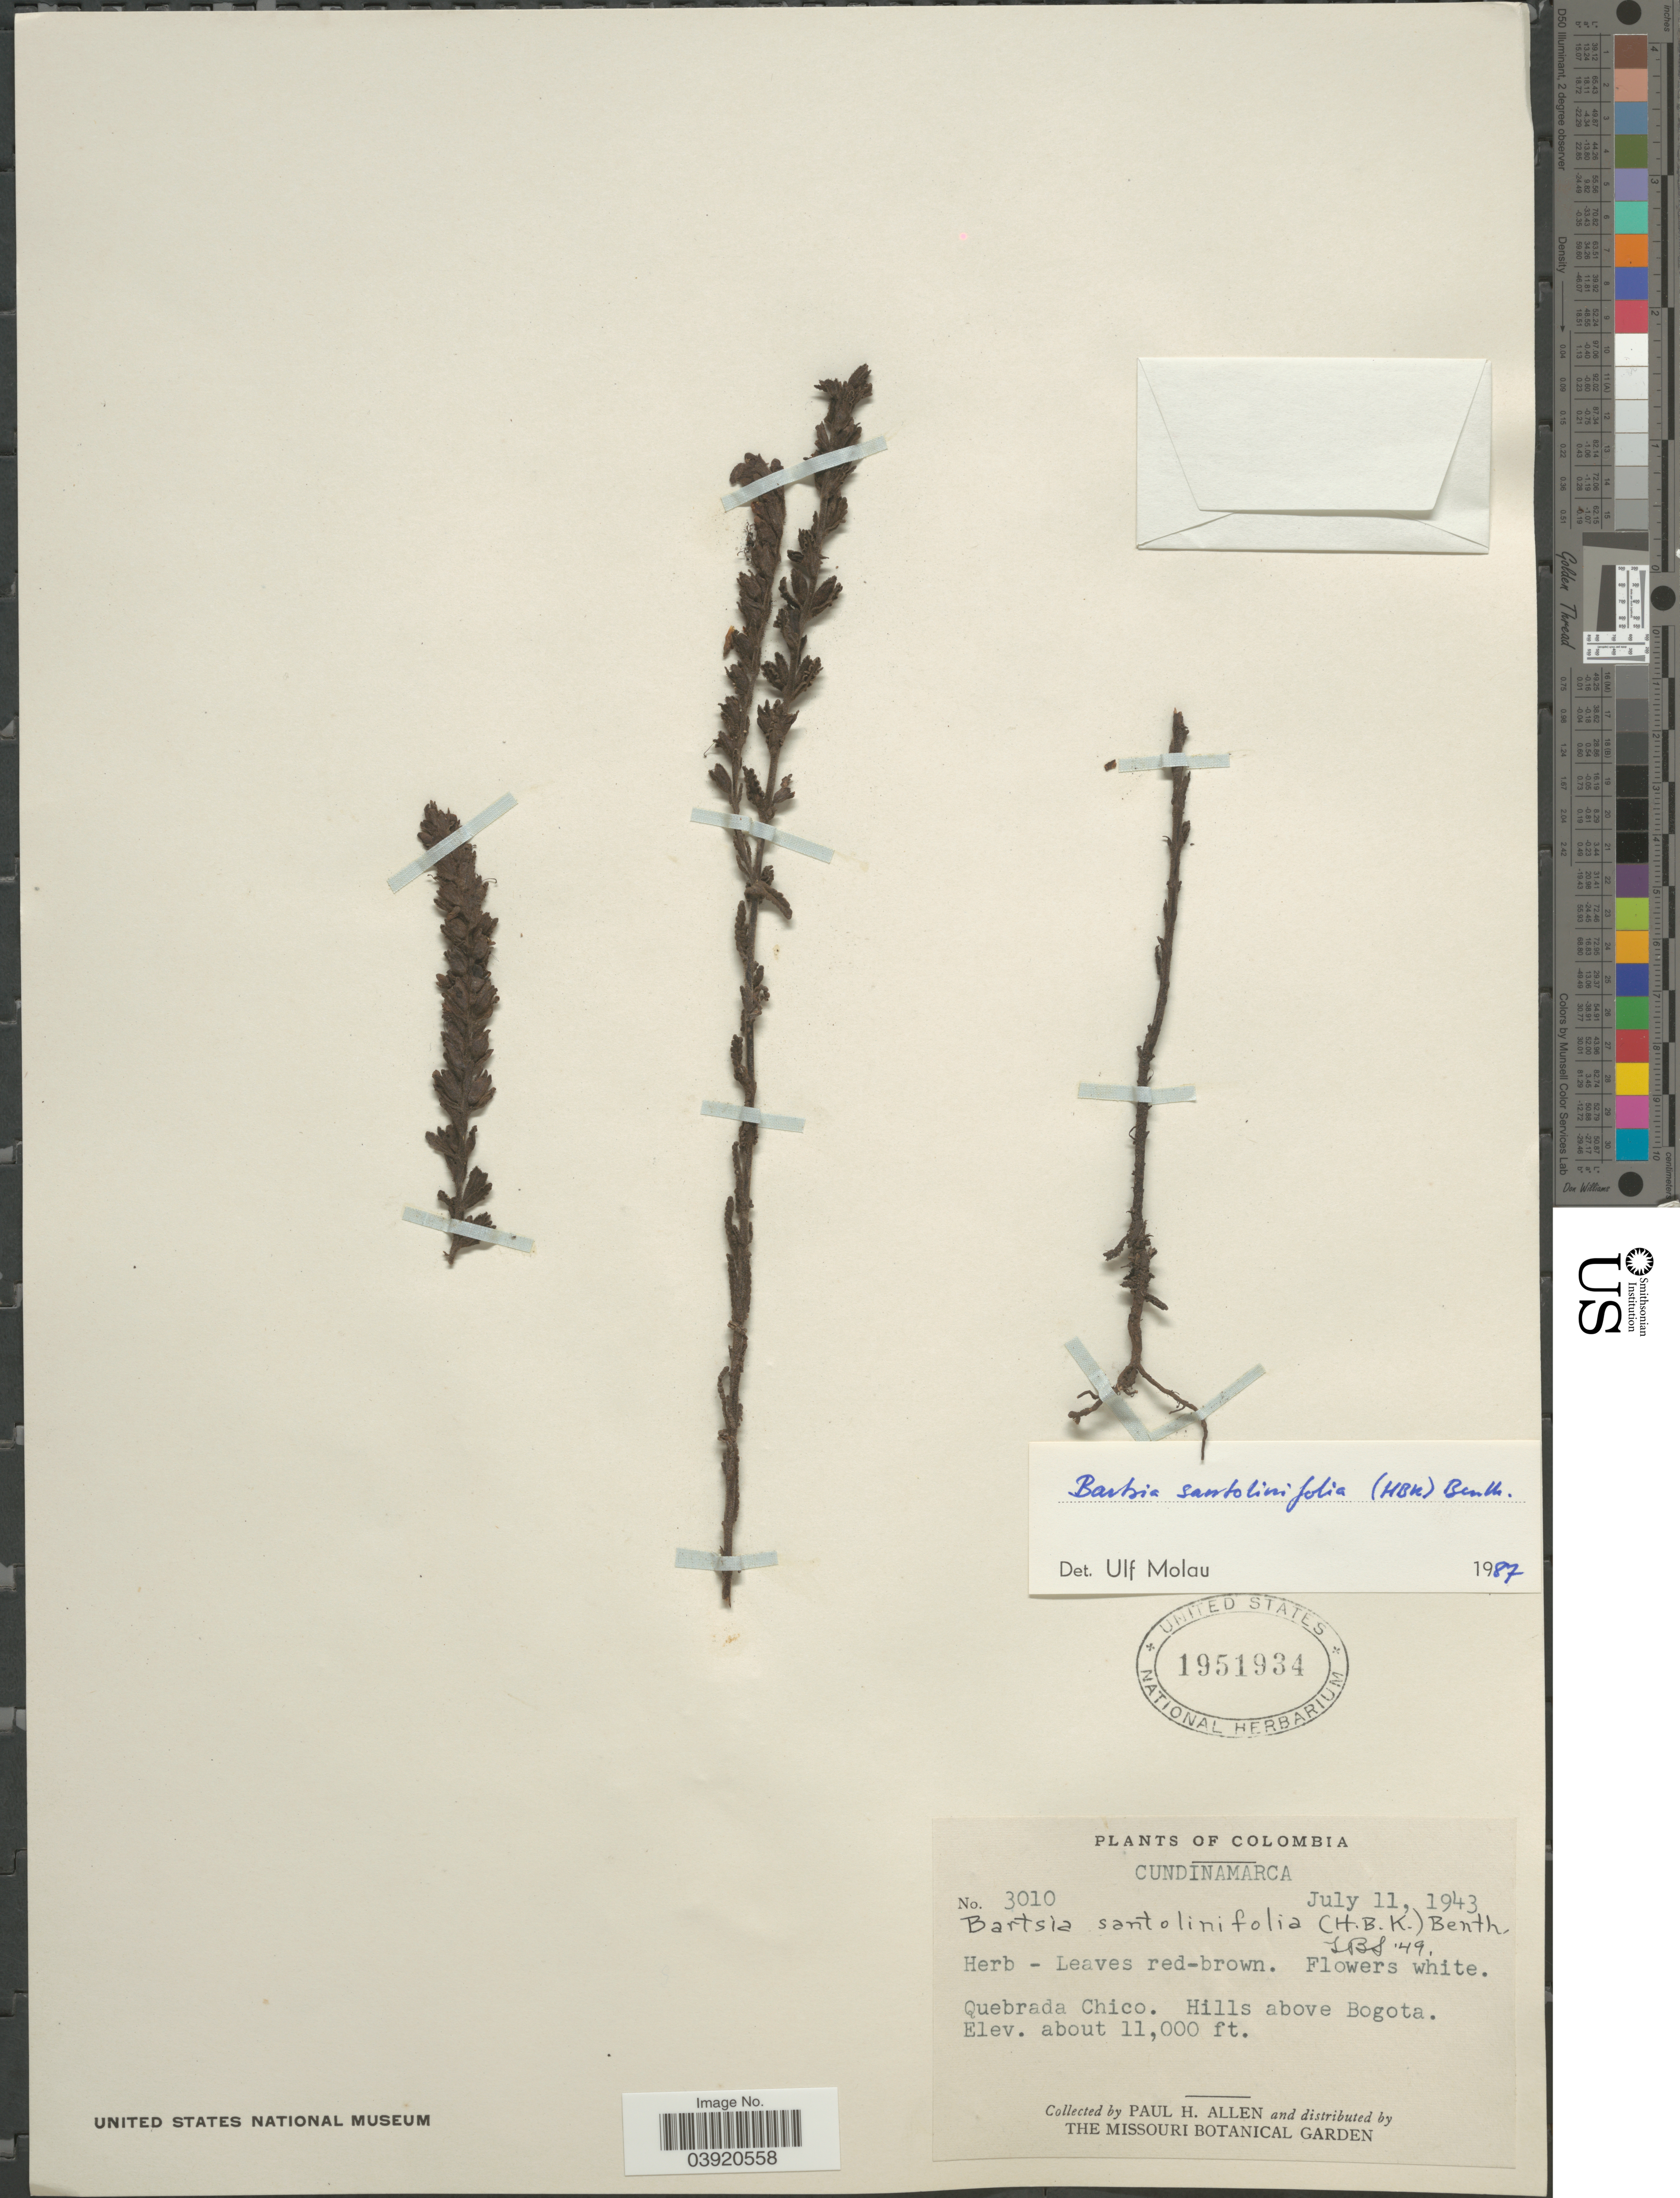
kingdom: Plantae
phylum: Tracheophyta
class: Magnoliopsida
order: Lamiales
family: Orobanchaceae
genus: Bartsia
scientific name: Bartsia santolinifolia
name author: (Kunth) Benth.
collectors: P. H. Allen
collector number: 3010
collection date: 1943-07-11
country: Colombia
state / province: Cundinamarca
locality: Quebrada Chico. Hills above Bogota.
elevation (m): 3353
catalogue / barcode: US 1951934